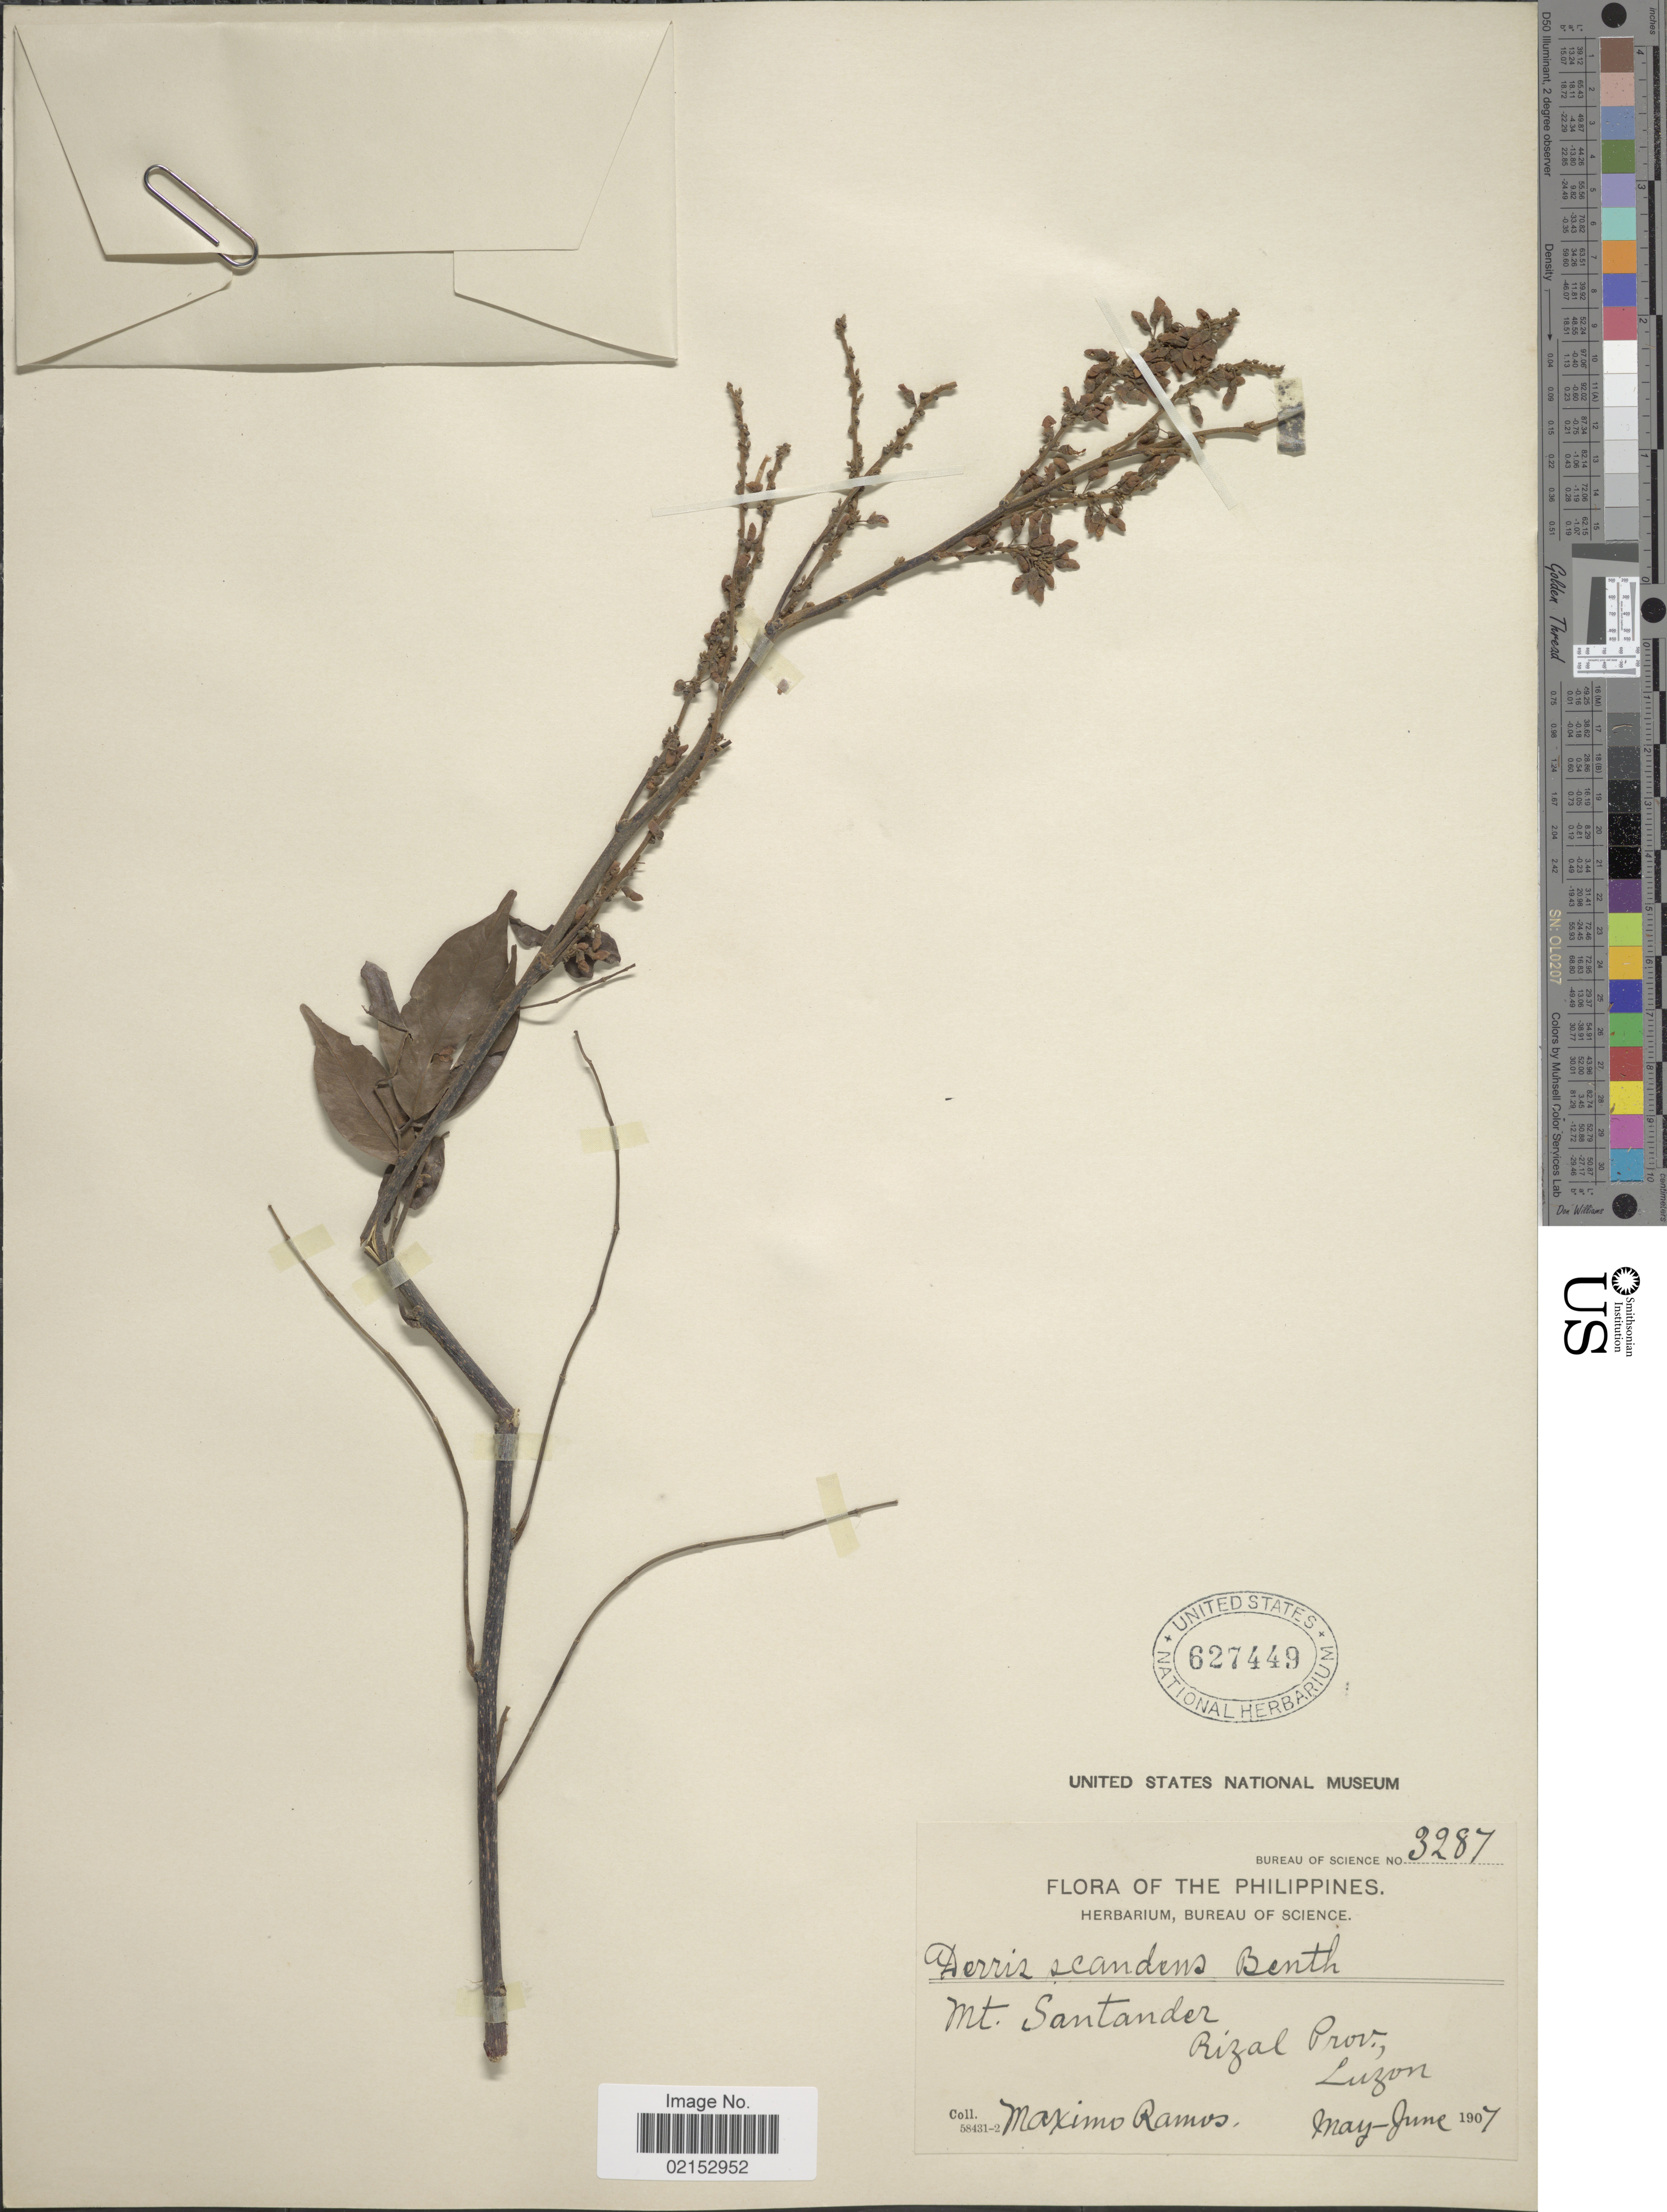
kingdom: Plantae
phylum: Tracheophyta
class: Magnoliopsida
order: Fabales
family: Fabaceae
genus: Brachypterum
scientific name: Brachypterum scandens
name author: (Roxb.) Miq.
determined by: Strong, Mark T., (BOT), Smithsonian Institution - National Museum of Natural History (UNITED STATES)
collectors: M. Ramos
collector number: Bureau of Science 3287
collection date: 1907-05/1907-06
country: Philippines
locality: Mt Santander, Rizal Prov., Luzon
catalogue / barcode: US 627449